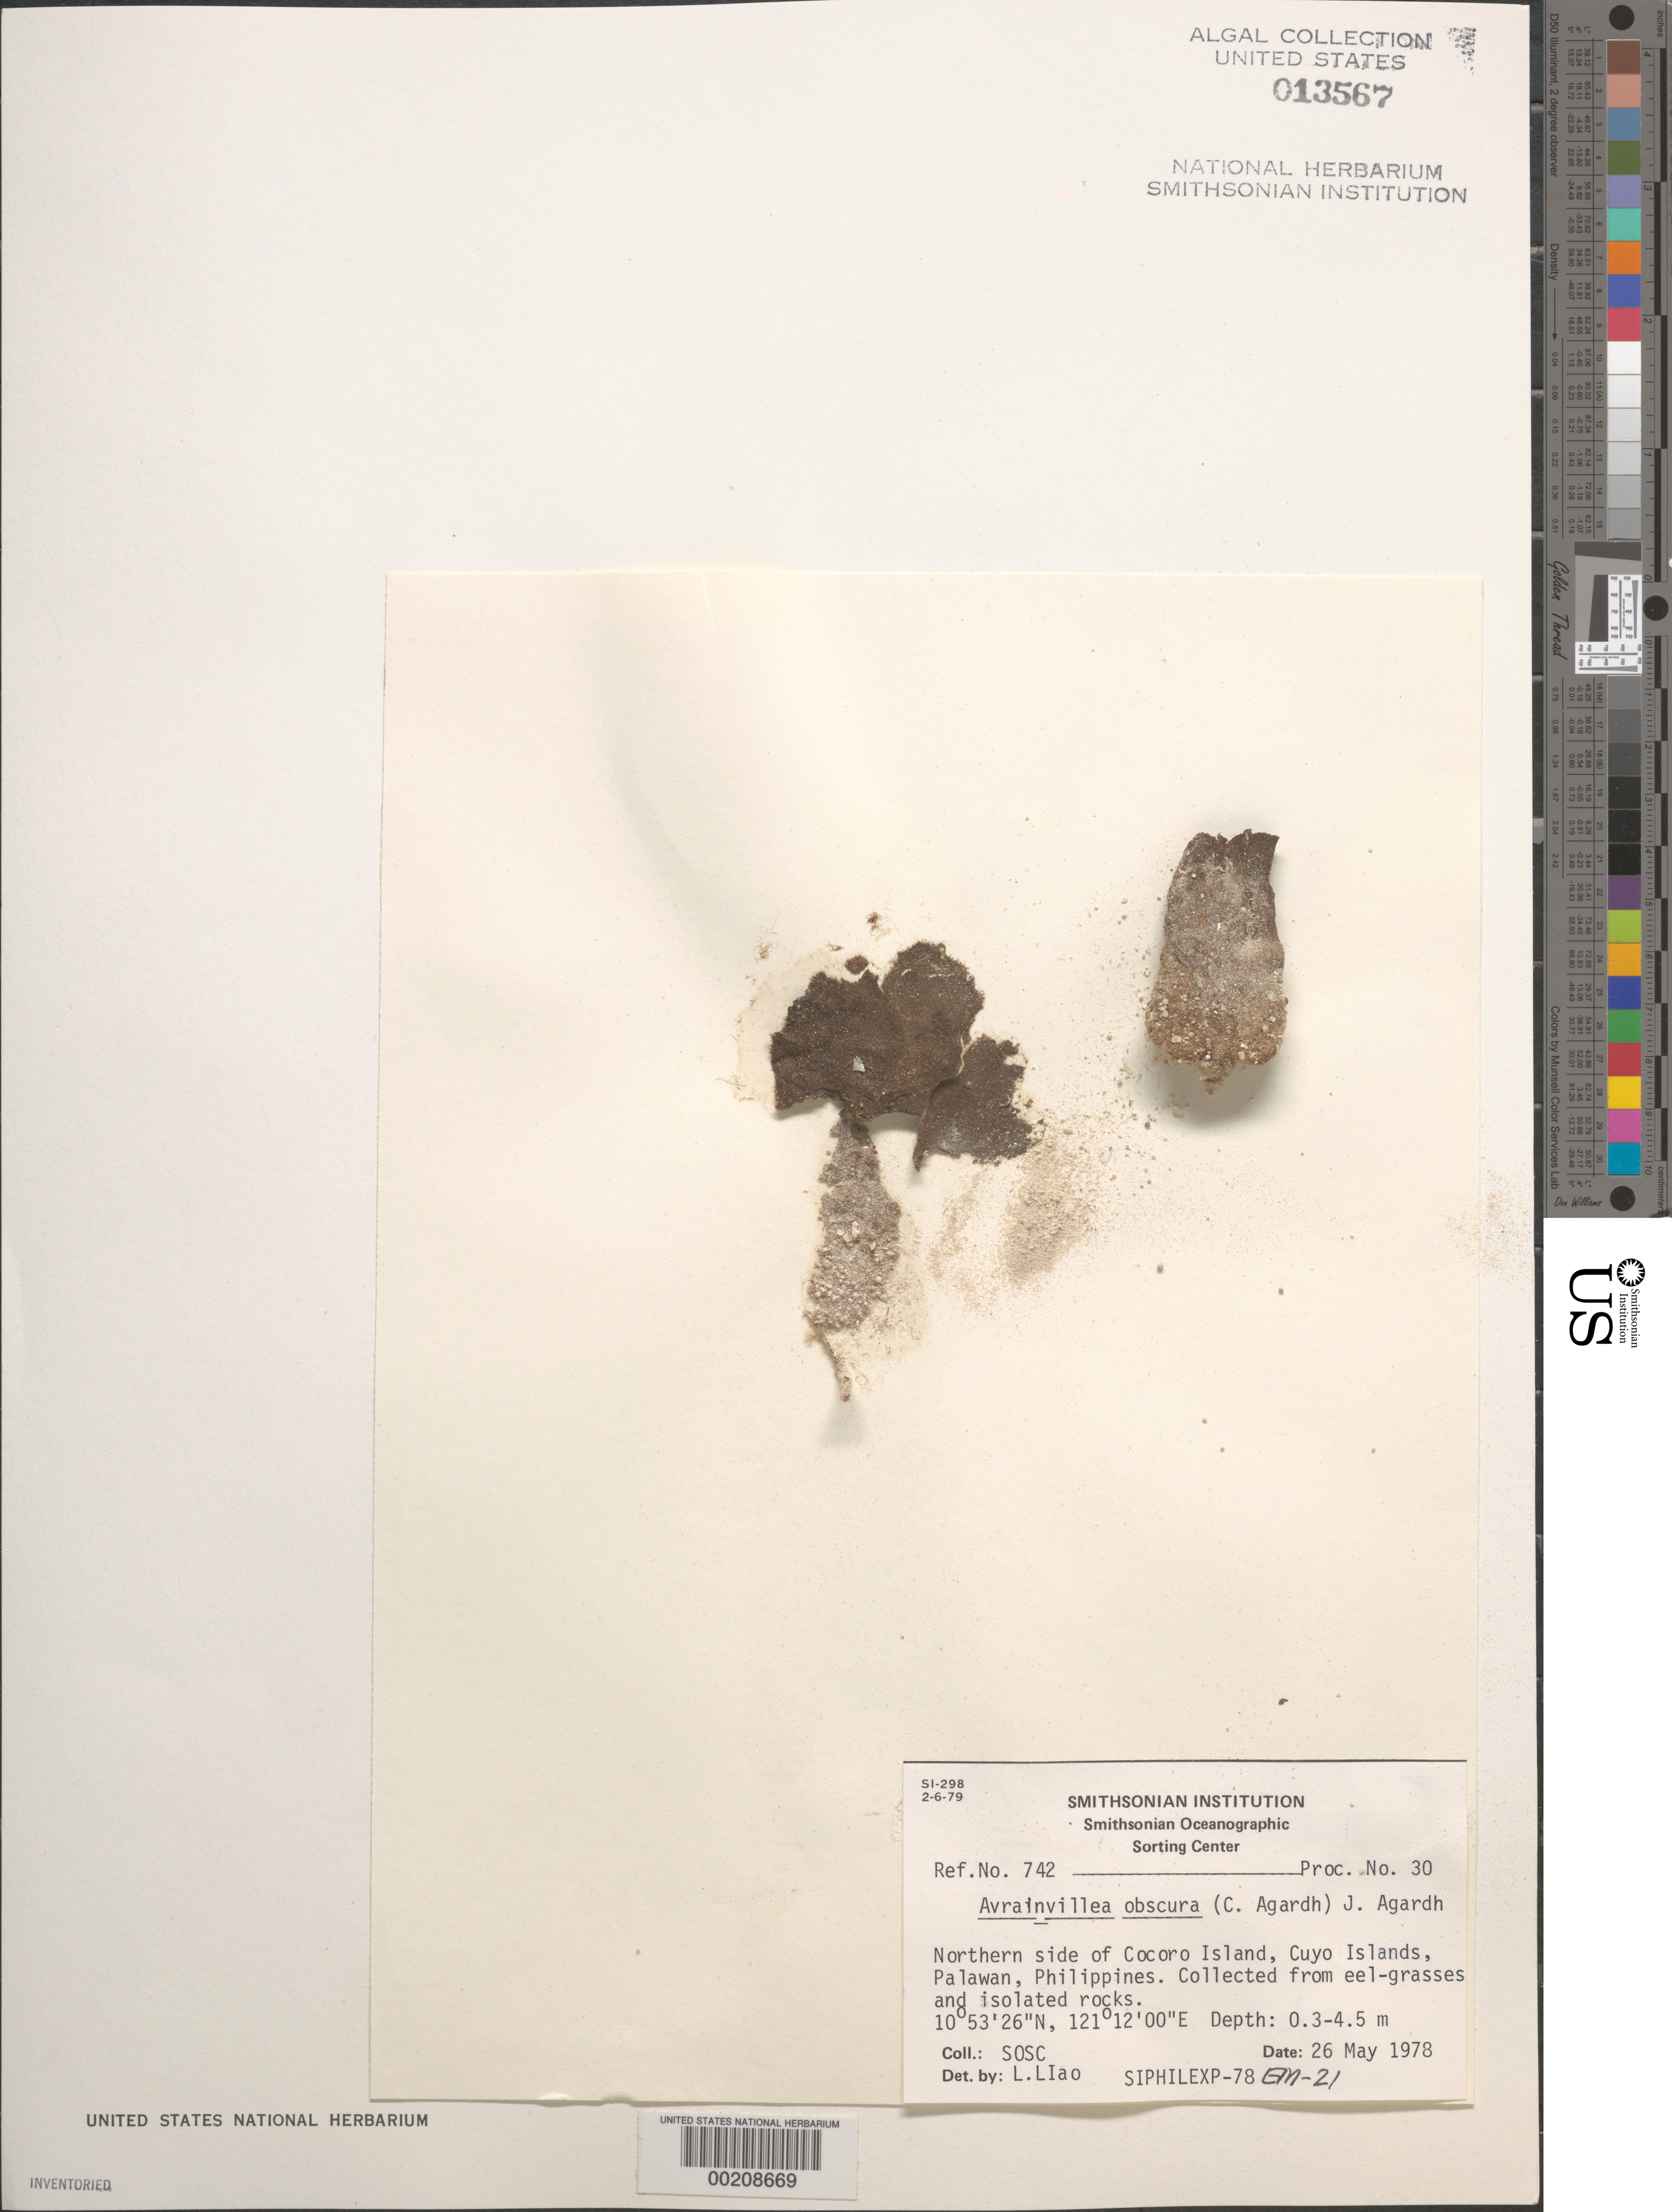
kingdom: Plantae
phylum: Chlorophyta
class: Ulvophyceae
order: Bryopsidales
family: Dichotomosiphonaceae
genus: Avrainvillea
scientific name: Avrainvillea obscura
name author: (C. Agardh) J. Agardh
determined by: Liao, L. M.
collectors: SOSC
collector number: Station 78 EM-21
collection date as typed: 26 May 1978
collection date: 1978-05-26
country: Philippines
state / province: Mimaropa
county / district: Palawan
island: Cocoro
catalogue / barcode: US 13567